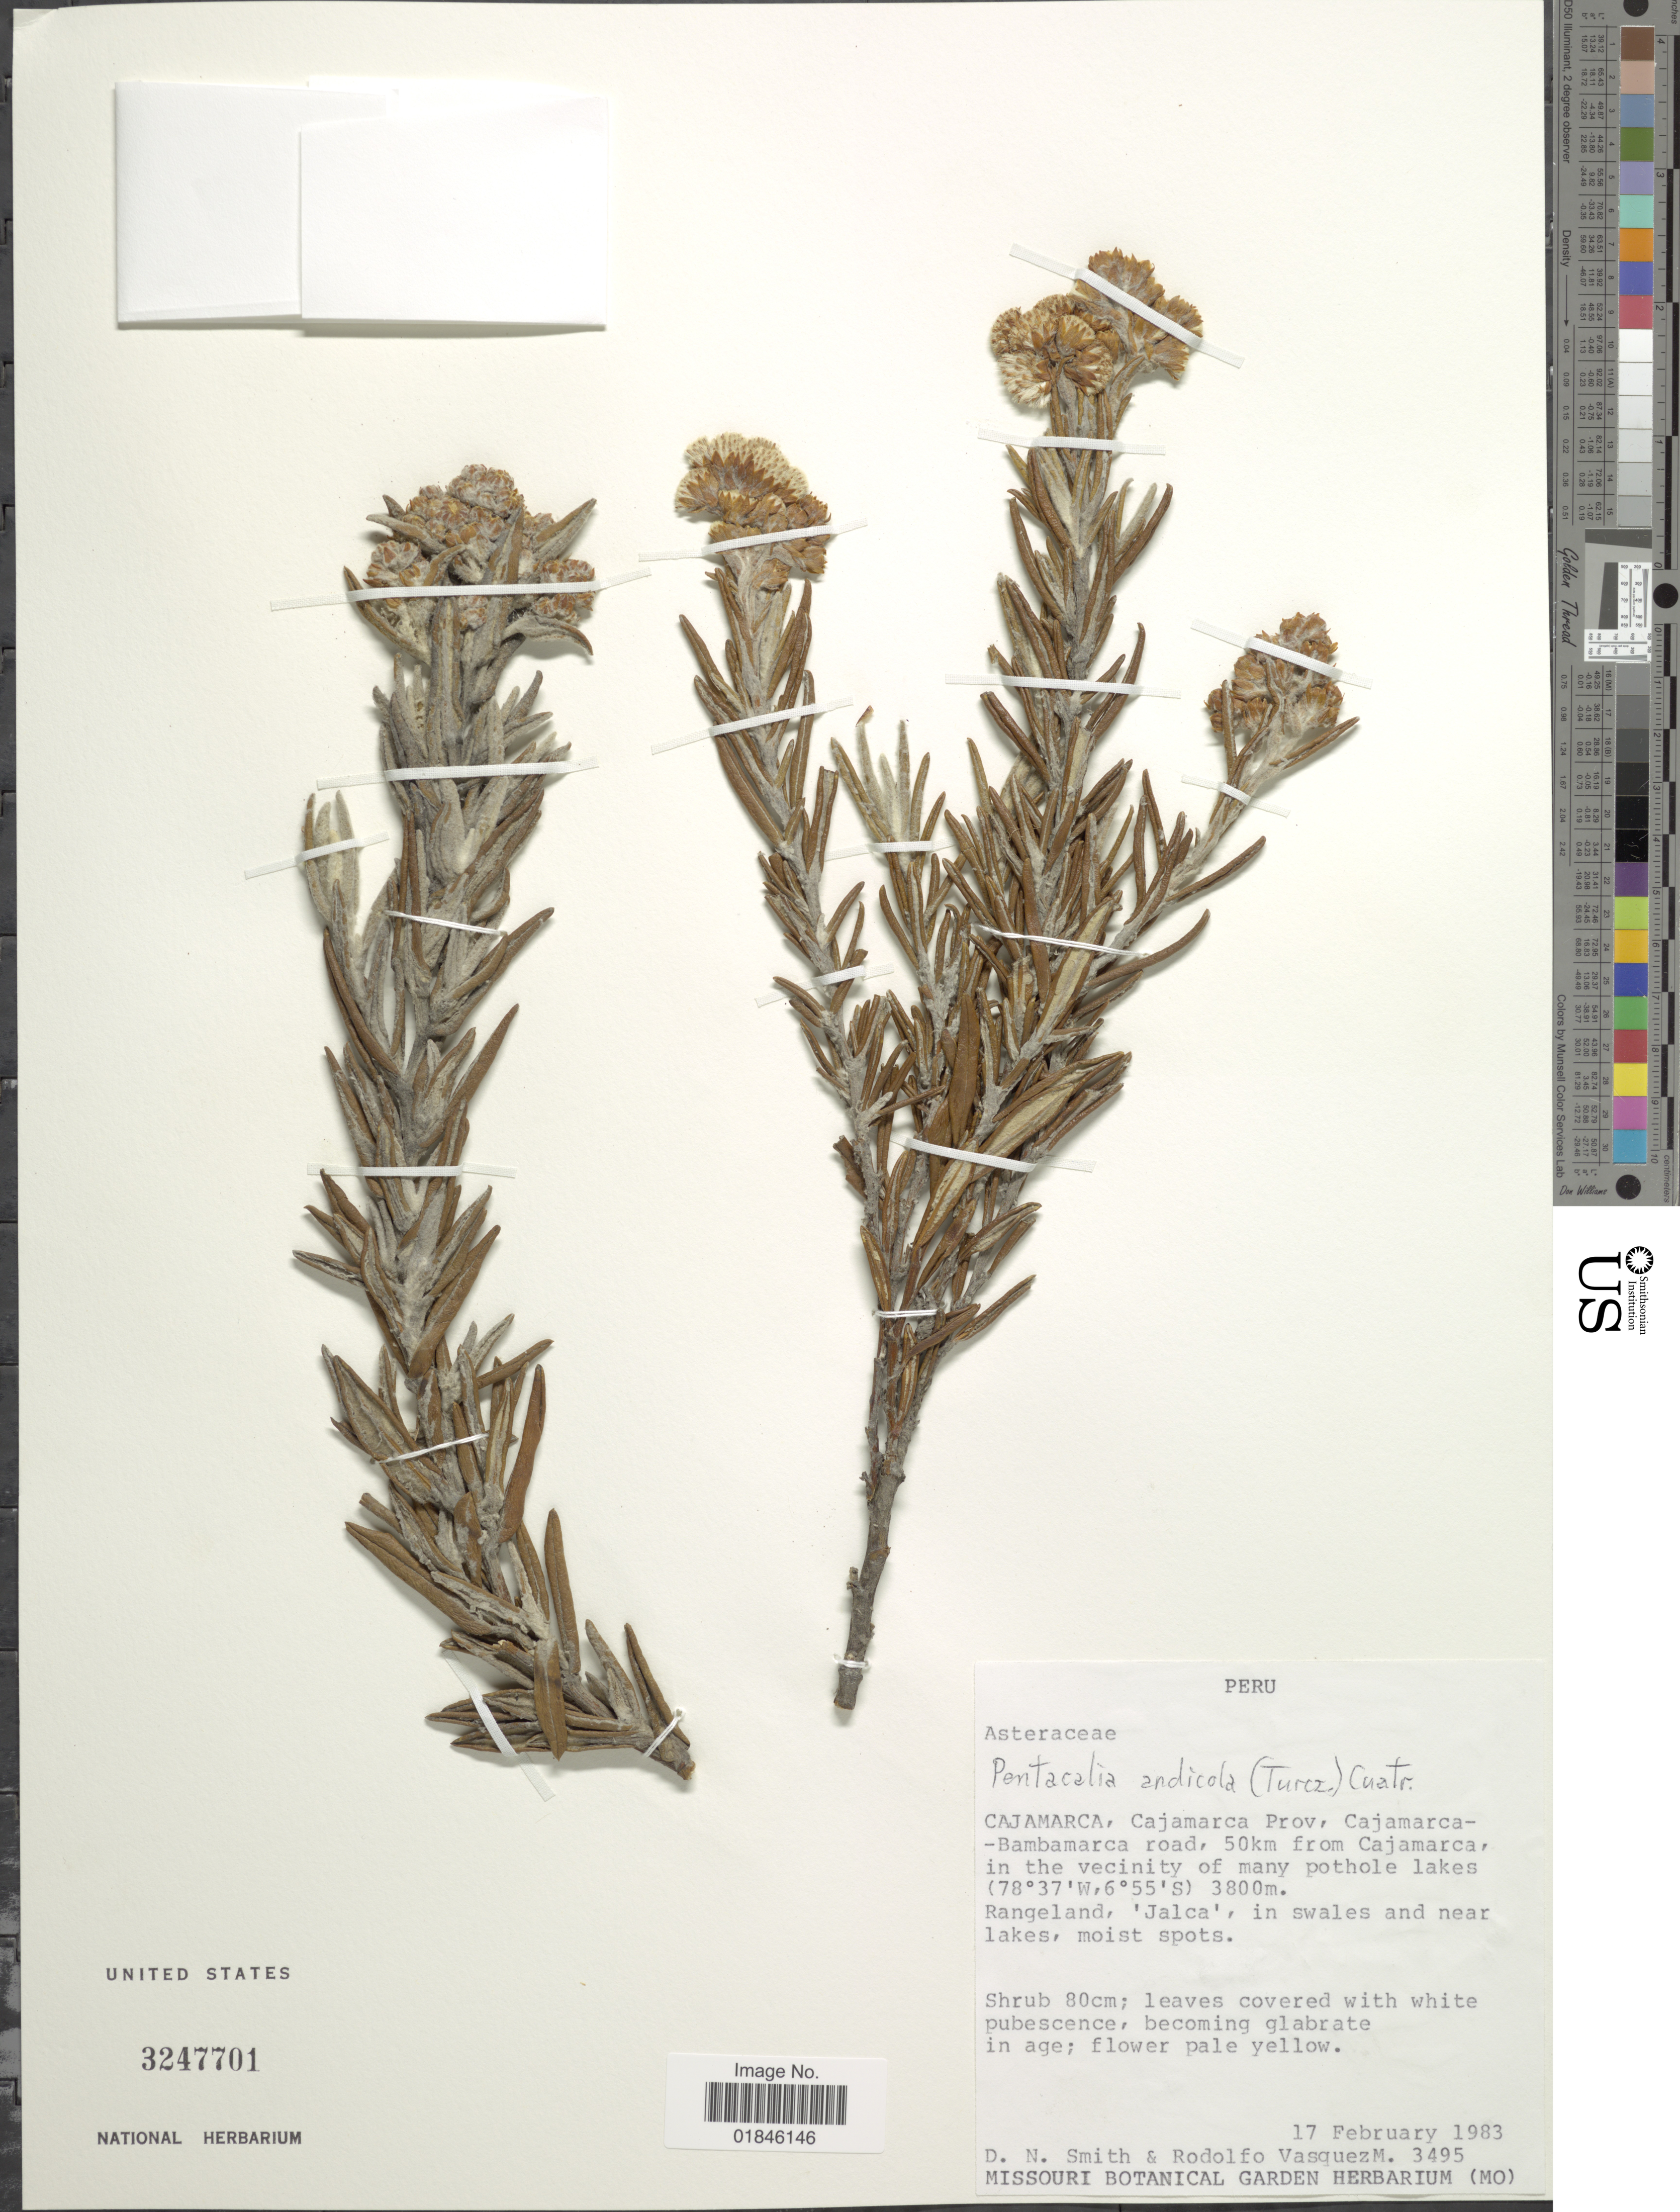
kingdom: Plantae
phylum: Tracheophyta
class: Magnoliopsida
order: Asterales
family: Asteraceae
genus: Pentacalia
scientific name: Pentacalia andicola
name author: (Turcz.) Cuatrec.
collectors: D. Smith & R. Vásquez M.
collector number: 3495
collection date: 1983-02-17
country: Peru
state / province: Cajamarca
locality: Cajamarca, Cajamarca Prov, Cajamarca-Bambamarca road, 50km from Cajamarca, in the vecinity of many pothole lakes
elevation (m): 3800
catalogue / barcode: US 3247701